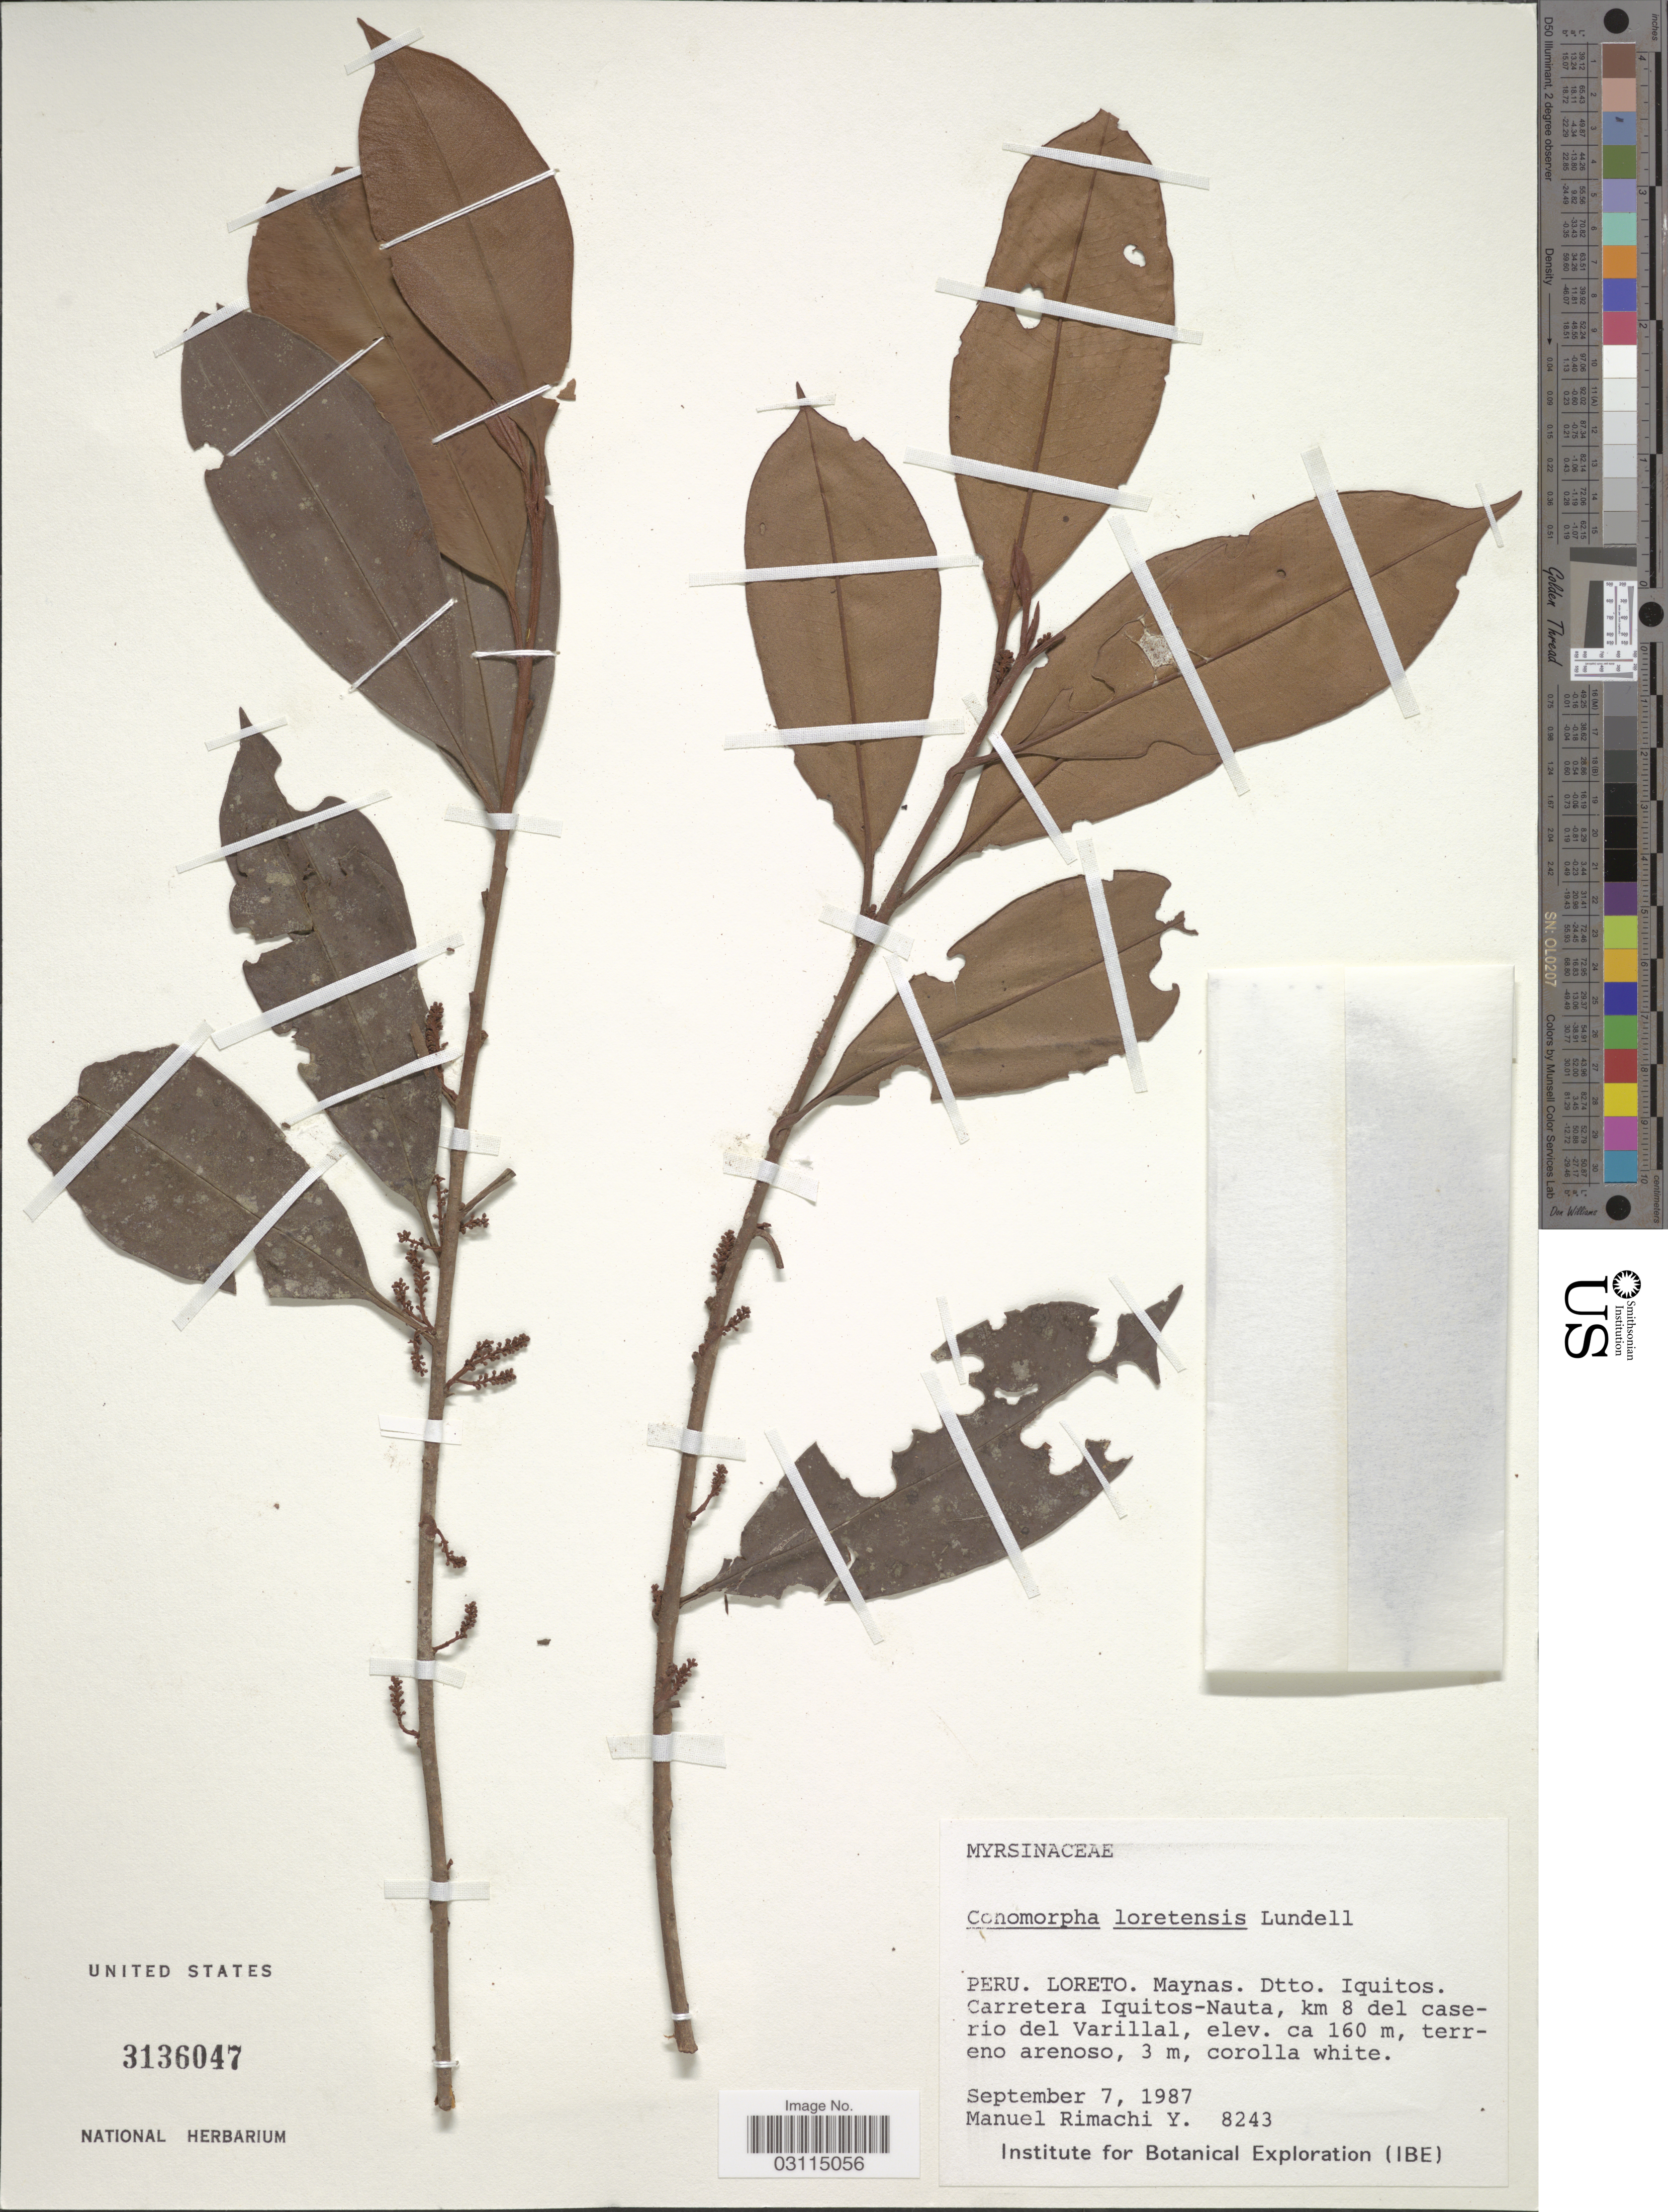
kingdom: Plantae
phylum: Tracheophyta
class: Magnoliopsida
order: Ericales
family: Primulaceae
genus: Cybianthus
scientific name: Cybianthus nanayensis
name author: (J.F. Macbr.) G. Agostini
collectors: M. Rimachi Y.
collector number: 8243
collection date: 1987-09-07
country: Peru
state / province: Loreto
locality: Maynas, Dtto. Iquitos, Carretera Iquitos-Nauta, km 8 del caserio del Varillal.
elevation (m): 160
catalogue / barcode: US 3136047